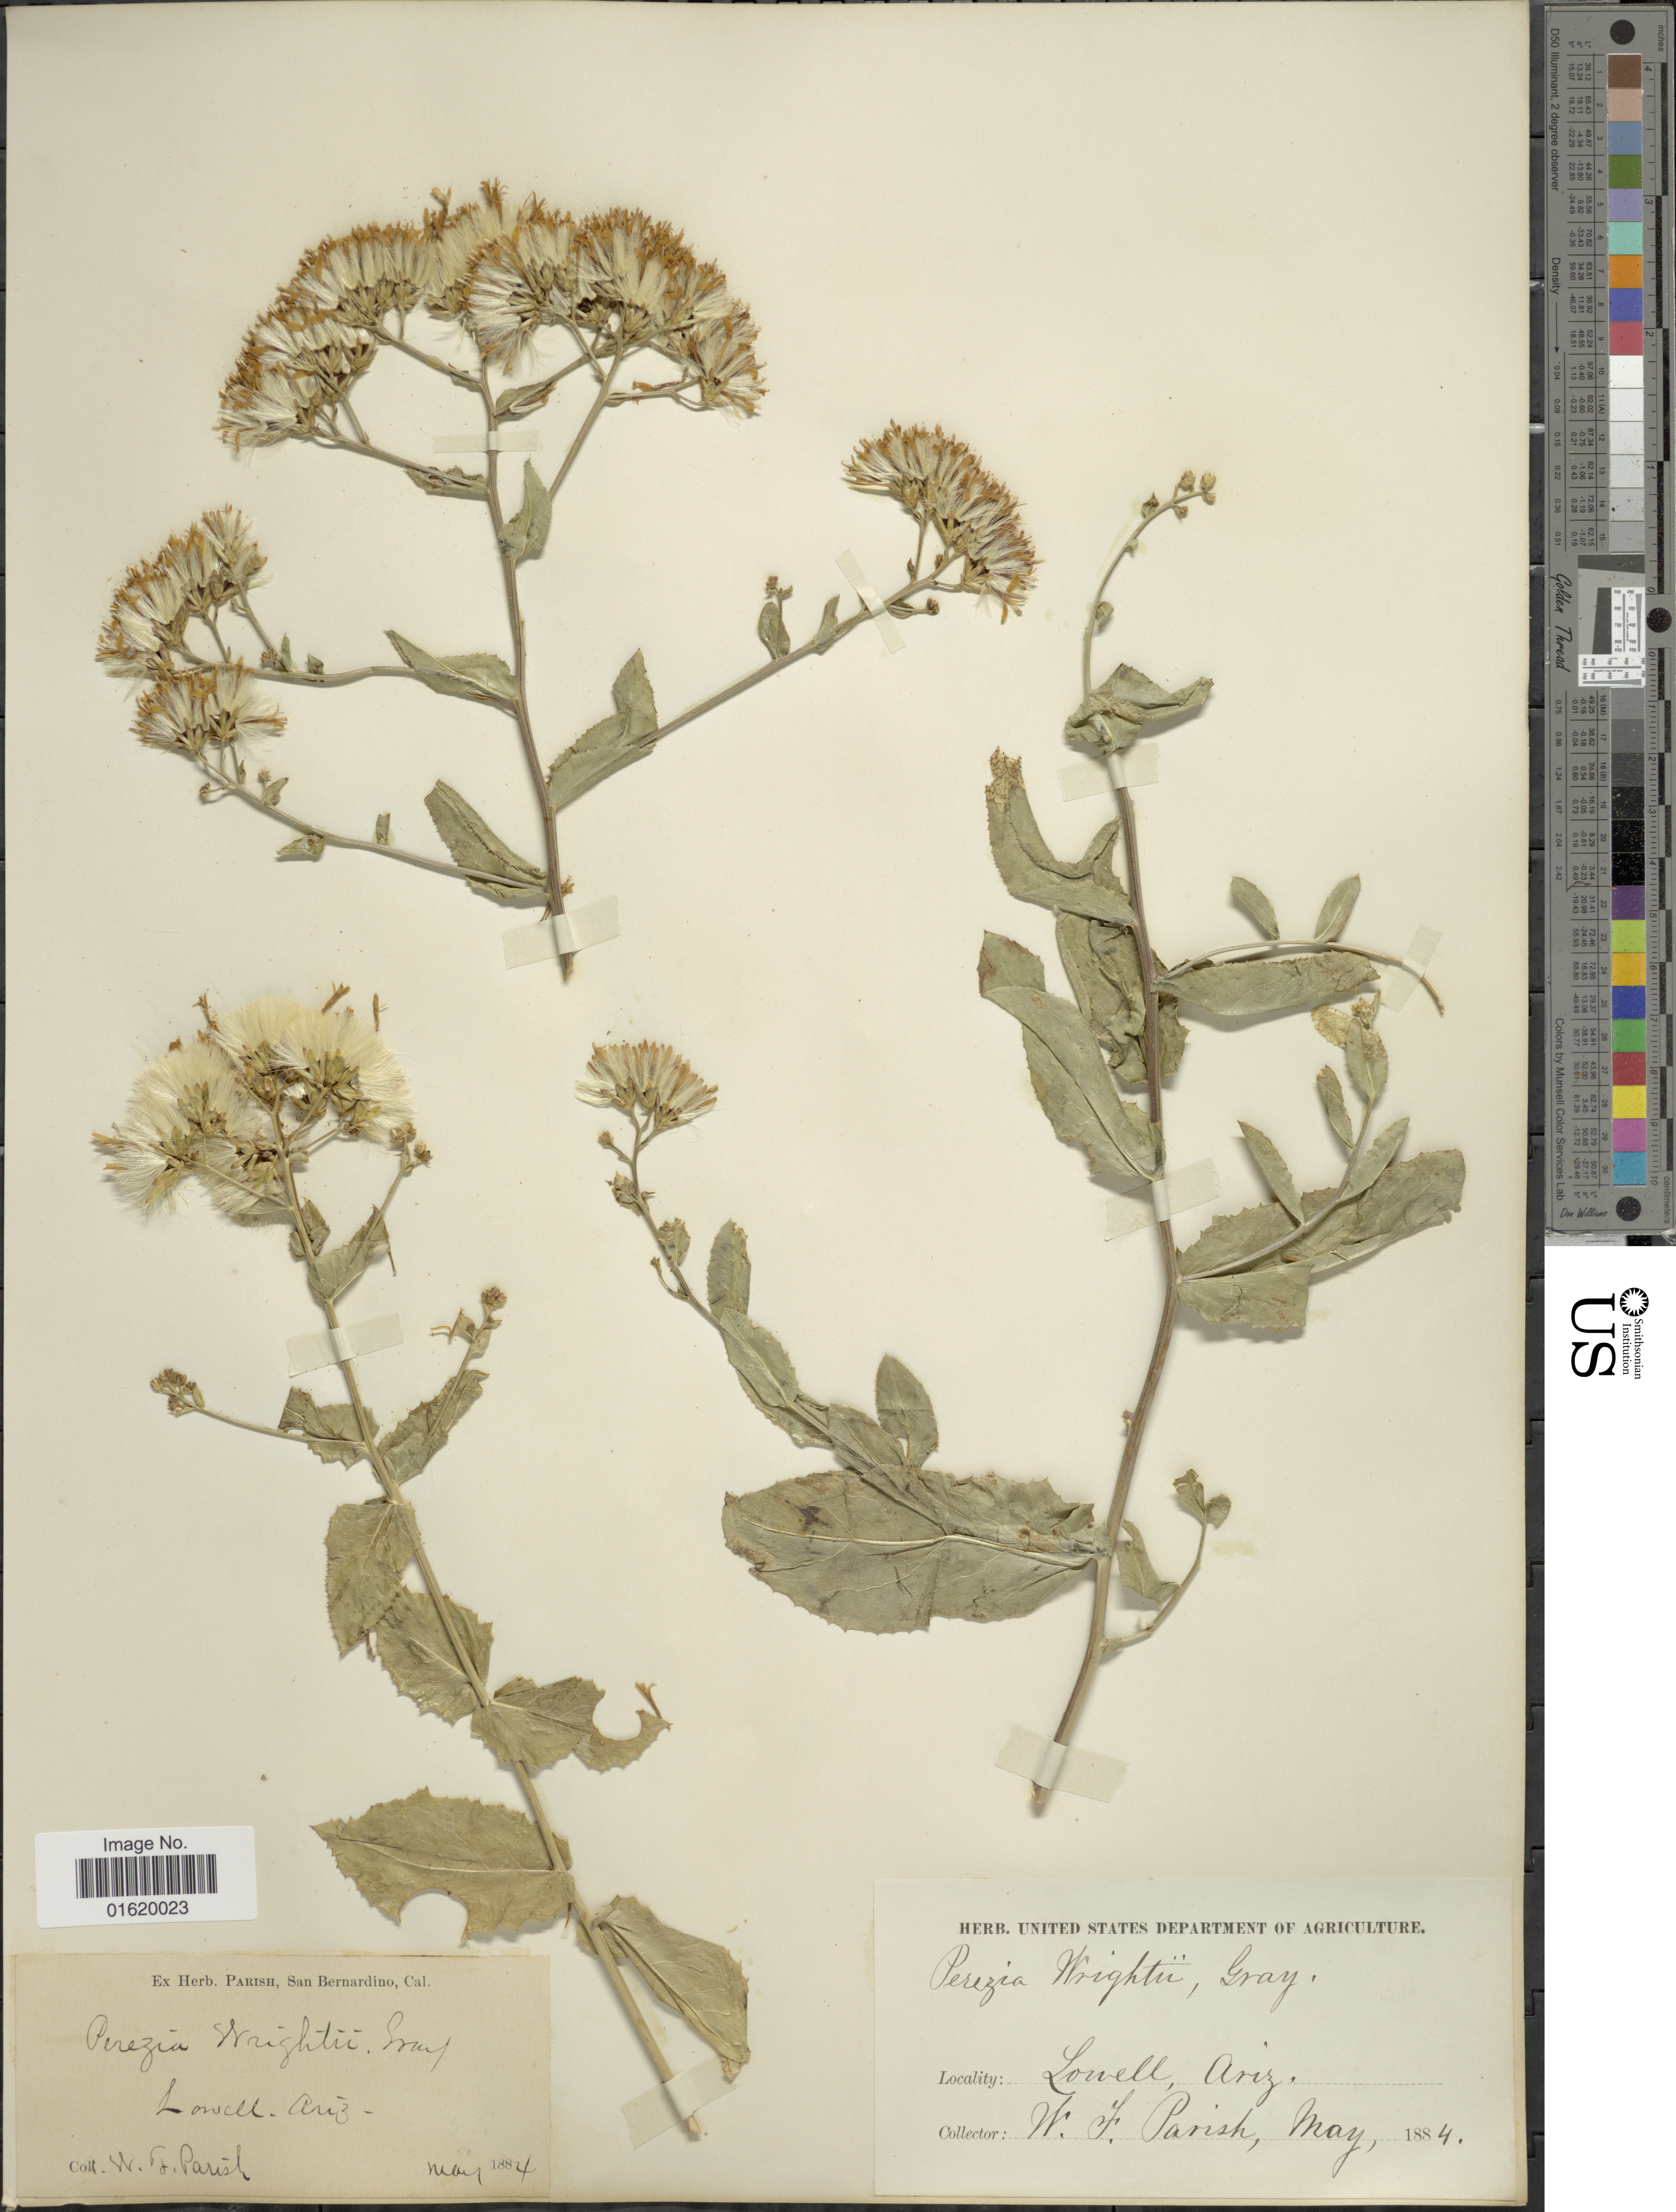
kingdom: Plantae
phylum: Tracheophyta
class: Magnoliopsida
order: Asterales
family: Asteraceae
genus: Acourtia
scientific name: Acourtia wrightii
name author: (A. Gray) Reveal & R.M. King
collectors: W. F. Parish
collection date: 1884-05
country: United States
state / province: Arizona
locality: Lowell